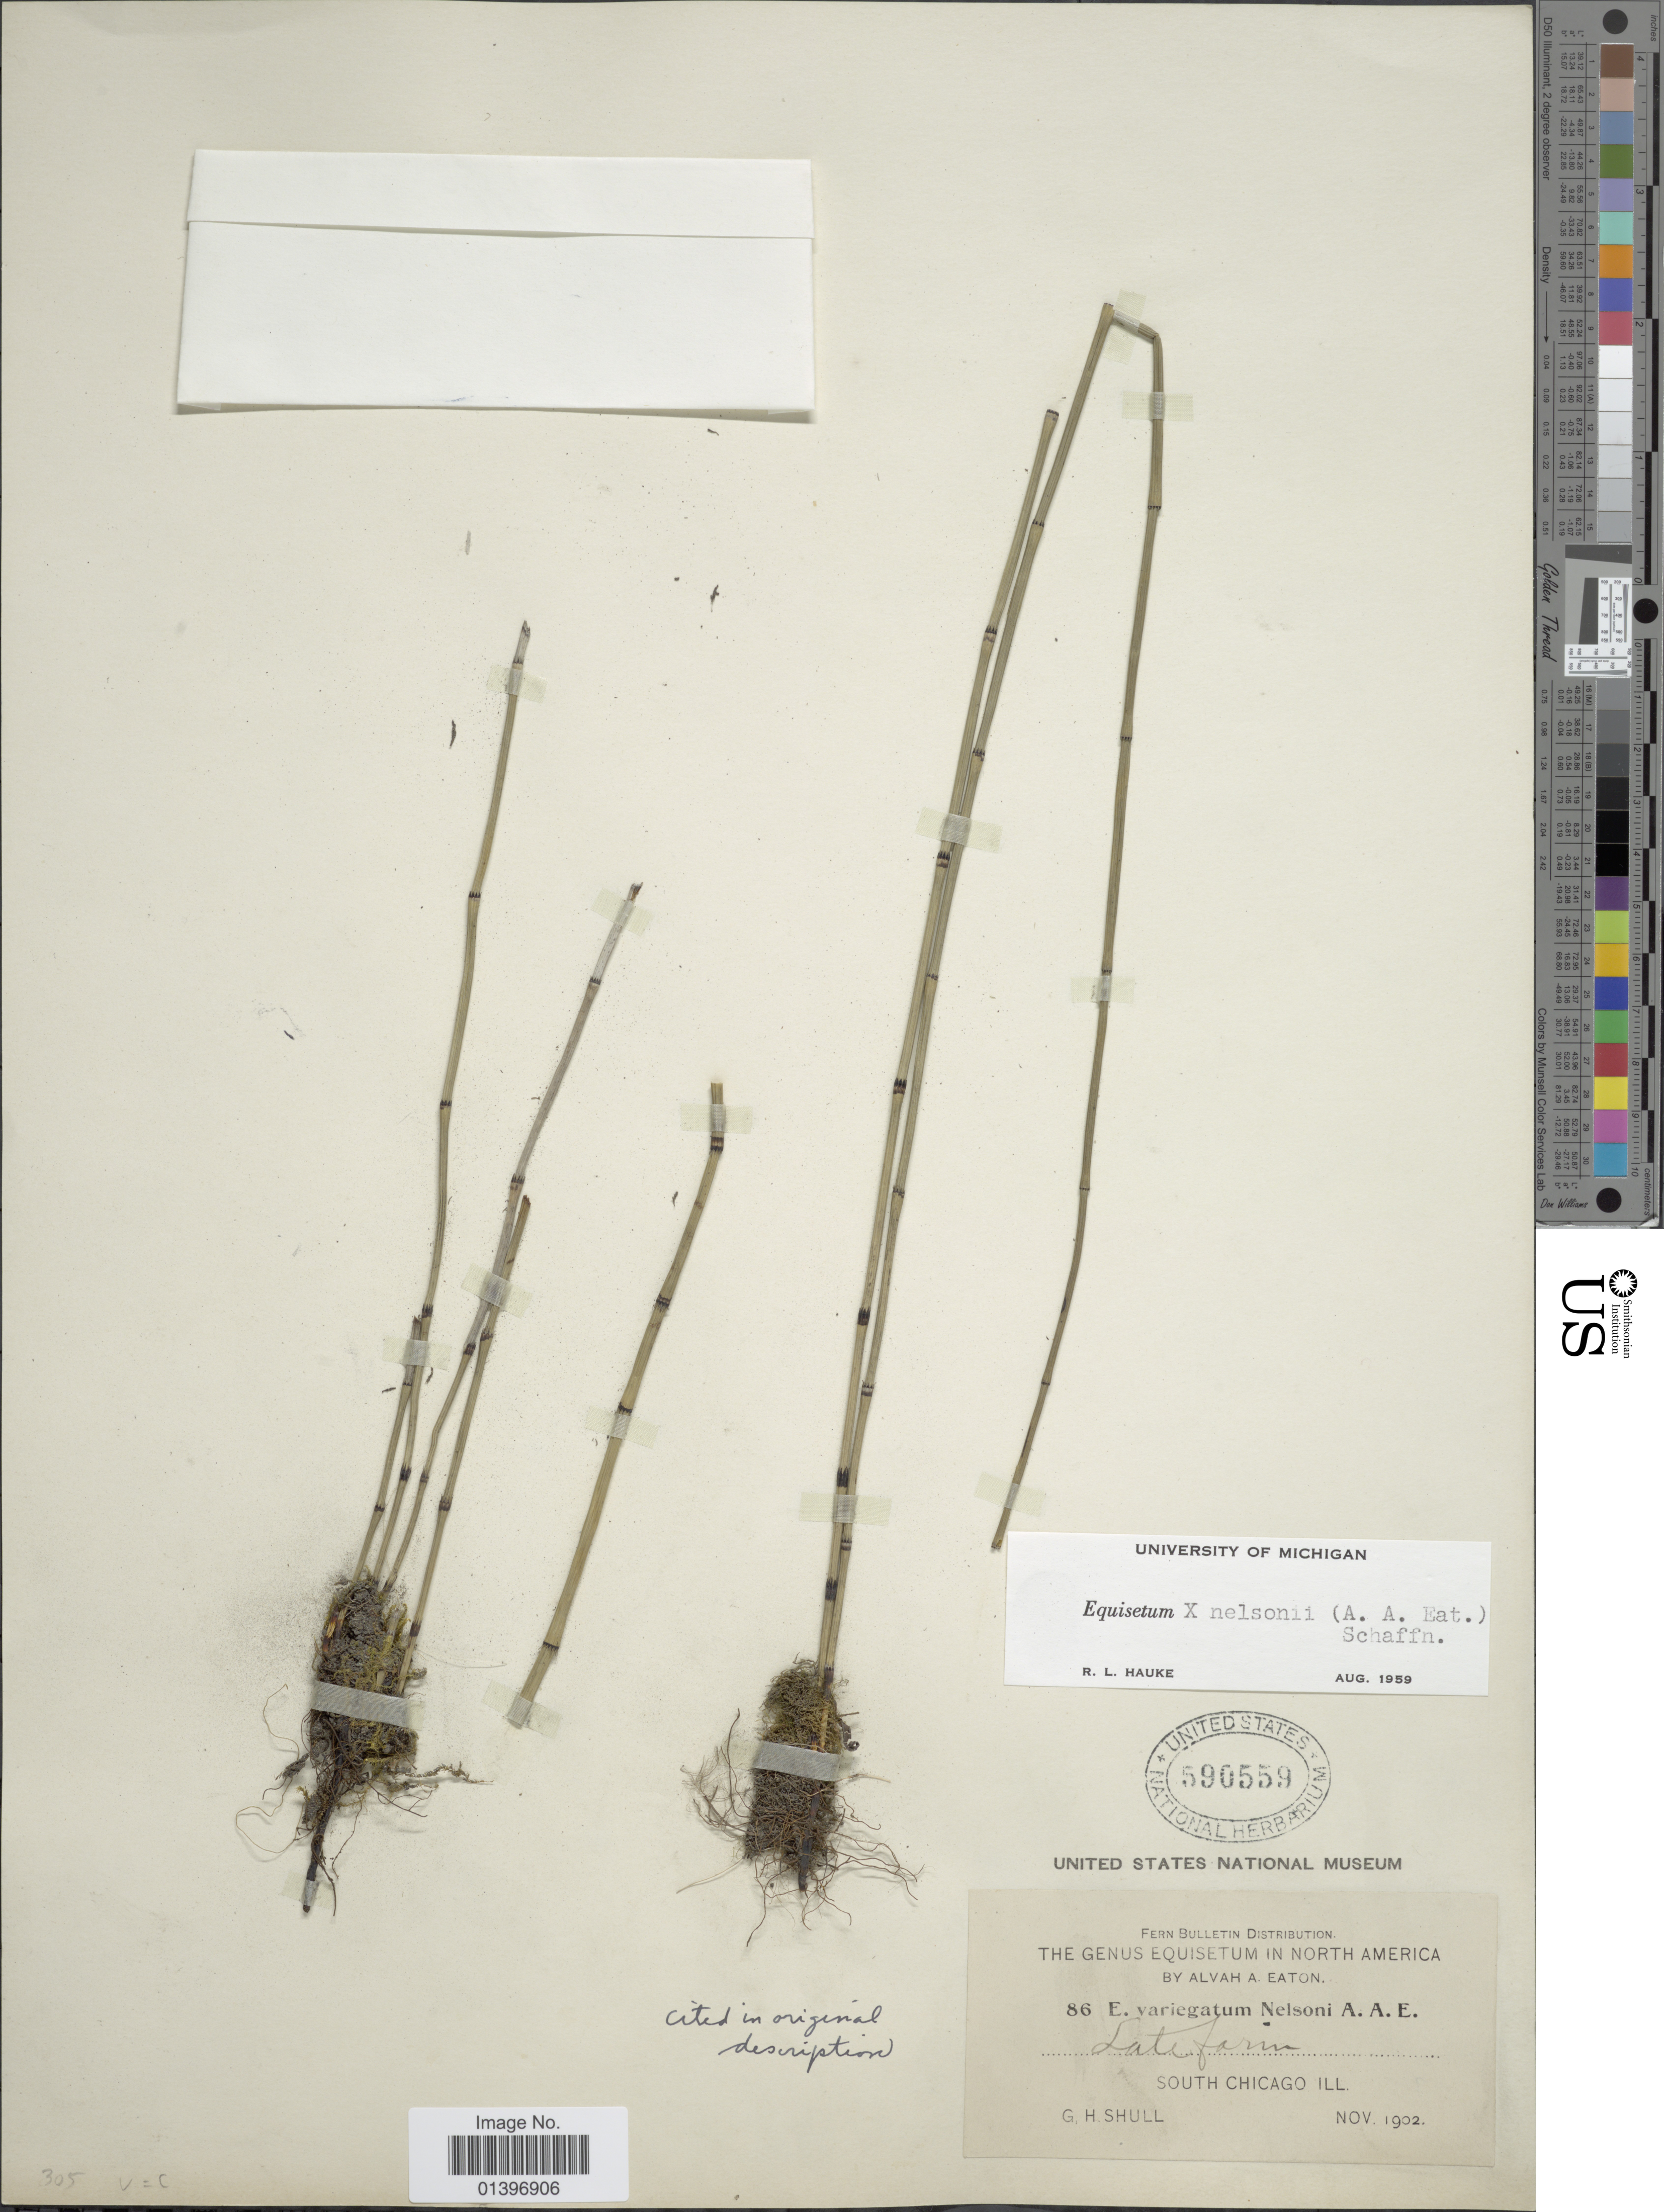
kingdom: Plantae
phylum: Tracheophyta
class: Polypodiopsida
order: Equisetales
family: Equisetaceae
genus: Equisetum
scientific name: Equisetum x nelsonii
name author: (A.A. Eaton) J.H. Schaffn.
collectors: G. H. Shull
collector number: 86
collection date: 1902-11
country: United States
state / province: Illinois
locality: South Chicago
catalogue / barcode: US 590559